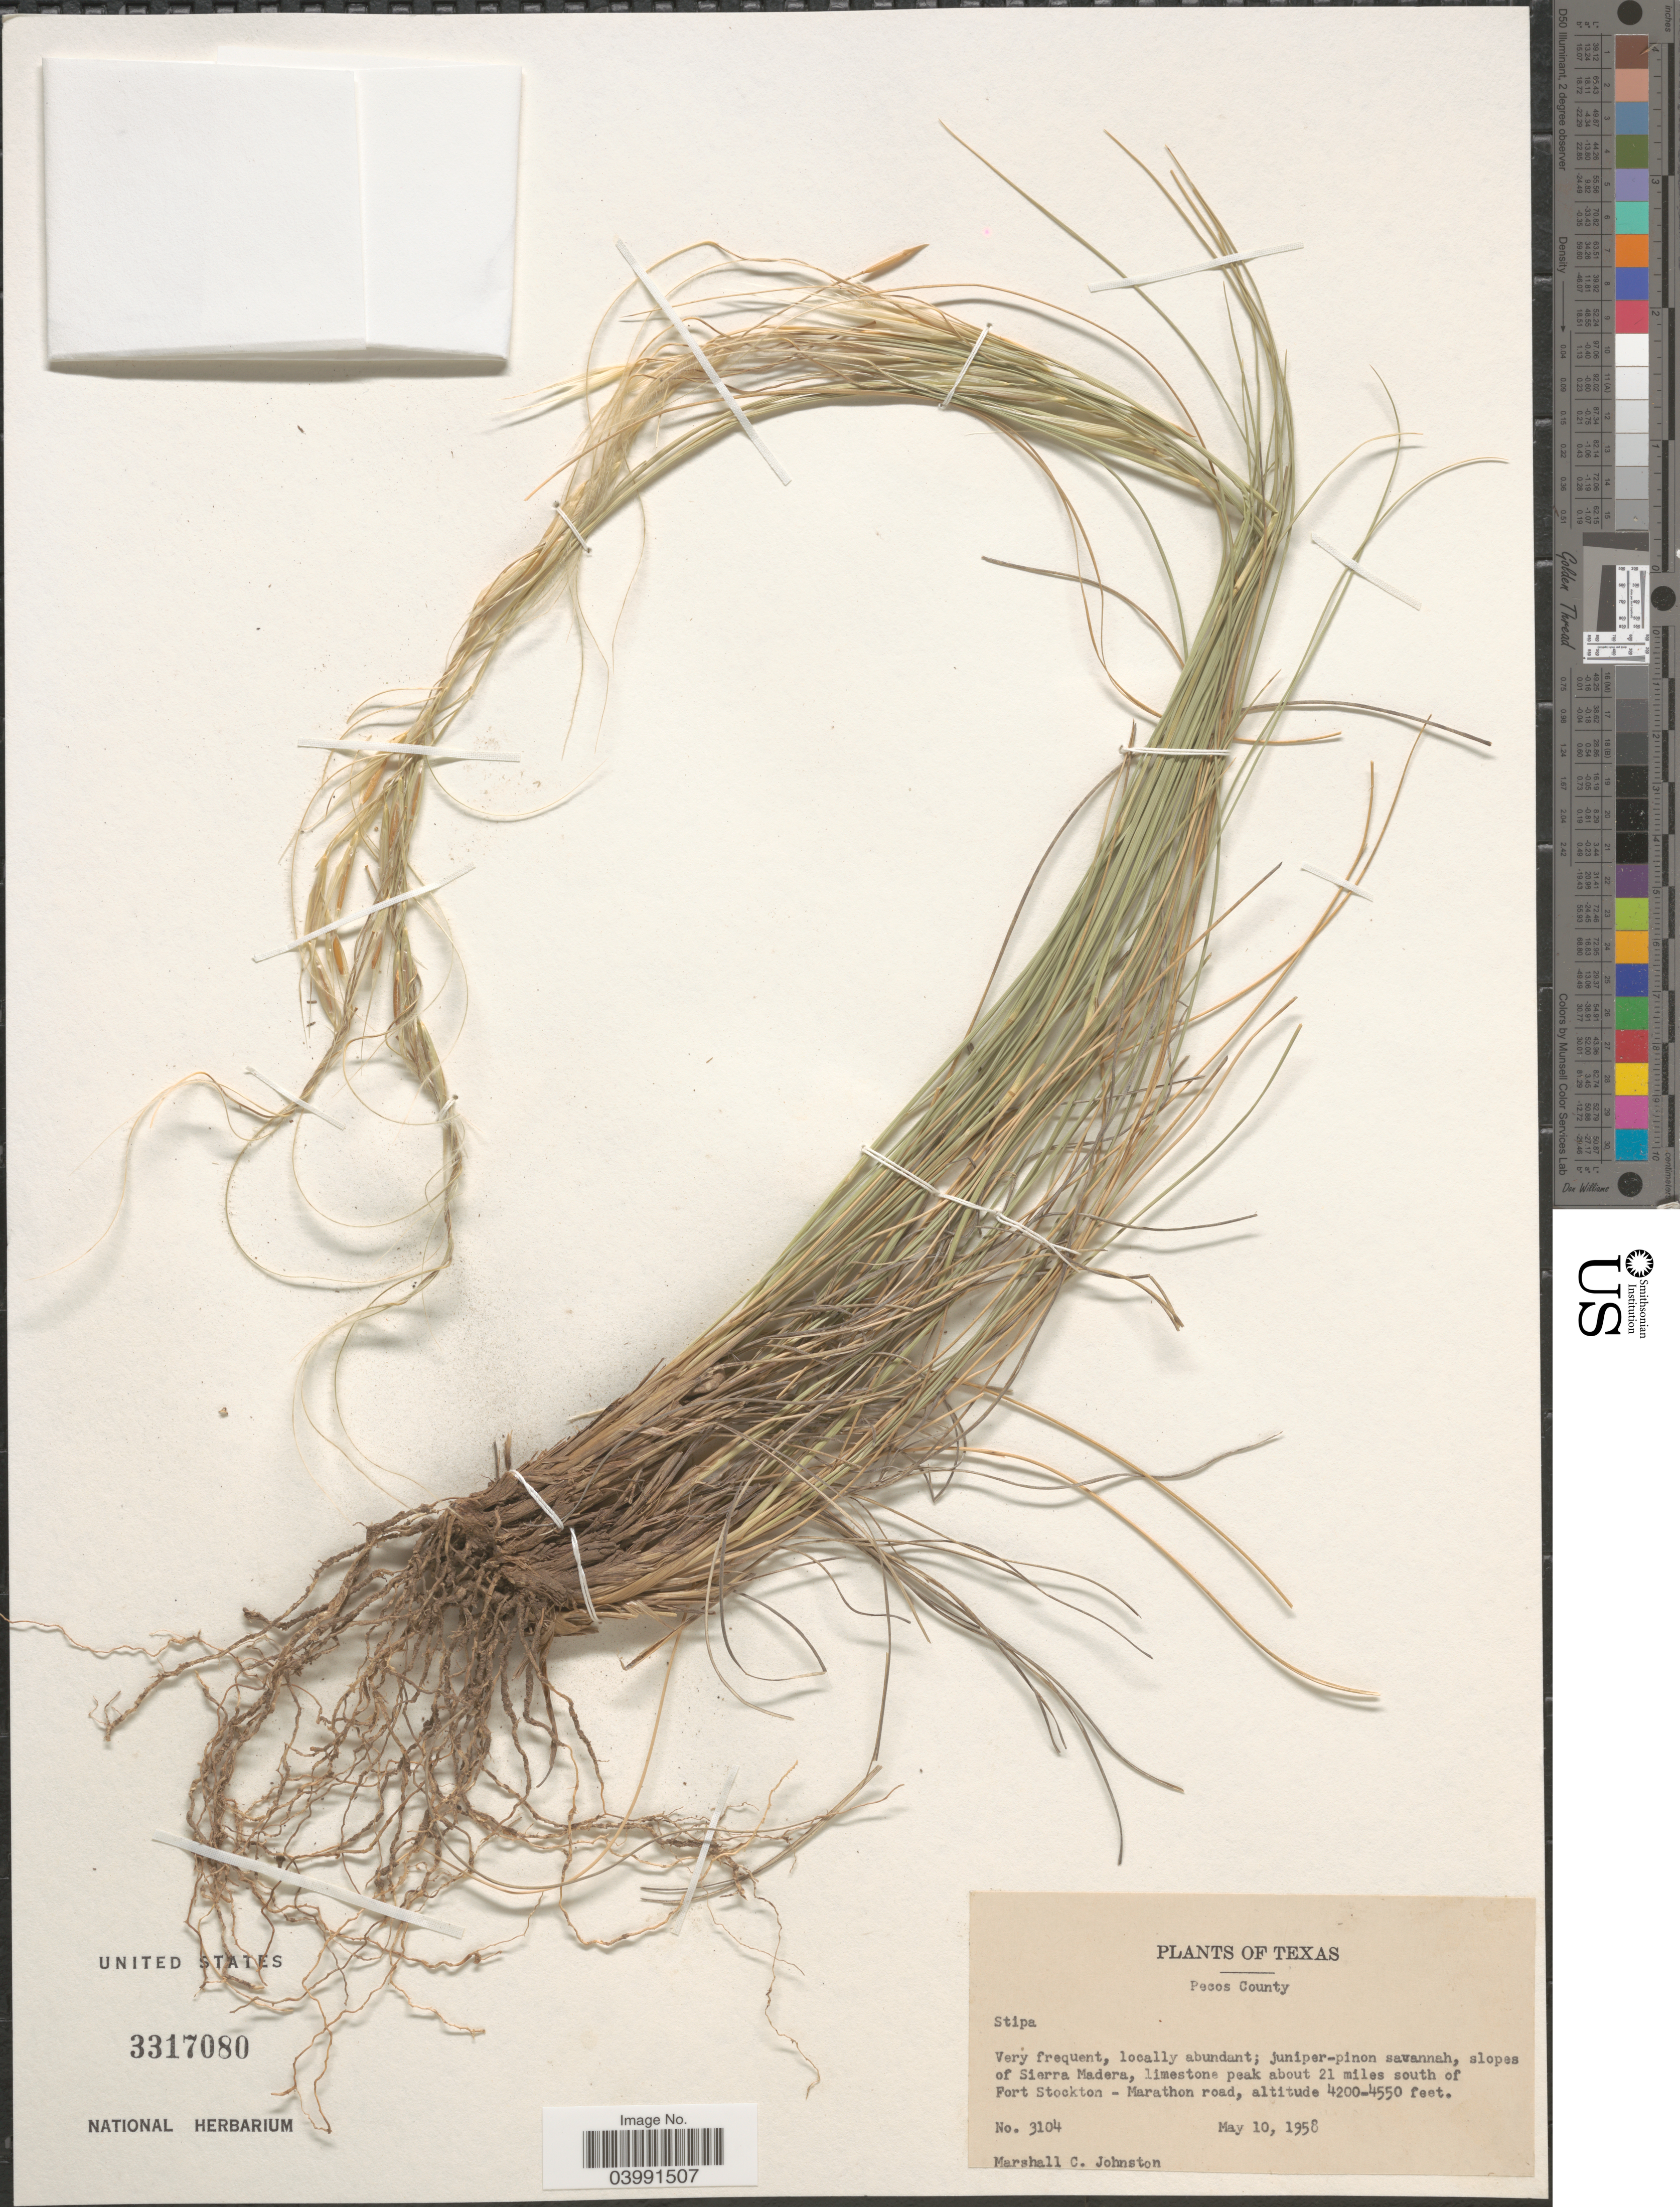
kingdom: Plantae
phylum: Tracheophyta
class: Liliopsida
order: Poales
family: Poaceae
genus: Eriocoma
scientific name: Eriocoma sp.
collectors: M. Johnston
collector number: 3104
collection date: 1958-05-10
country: United States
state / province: Texas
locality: Pecos County. Slopes of Sierra Madera, limestone peak about 21 miles south of Fort Stockton - Marathon road.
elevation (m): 1280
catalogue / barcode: US 3317080